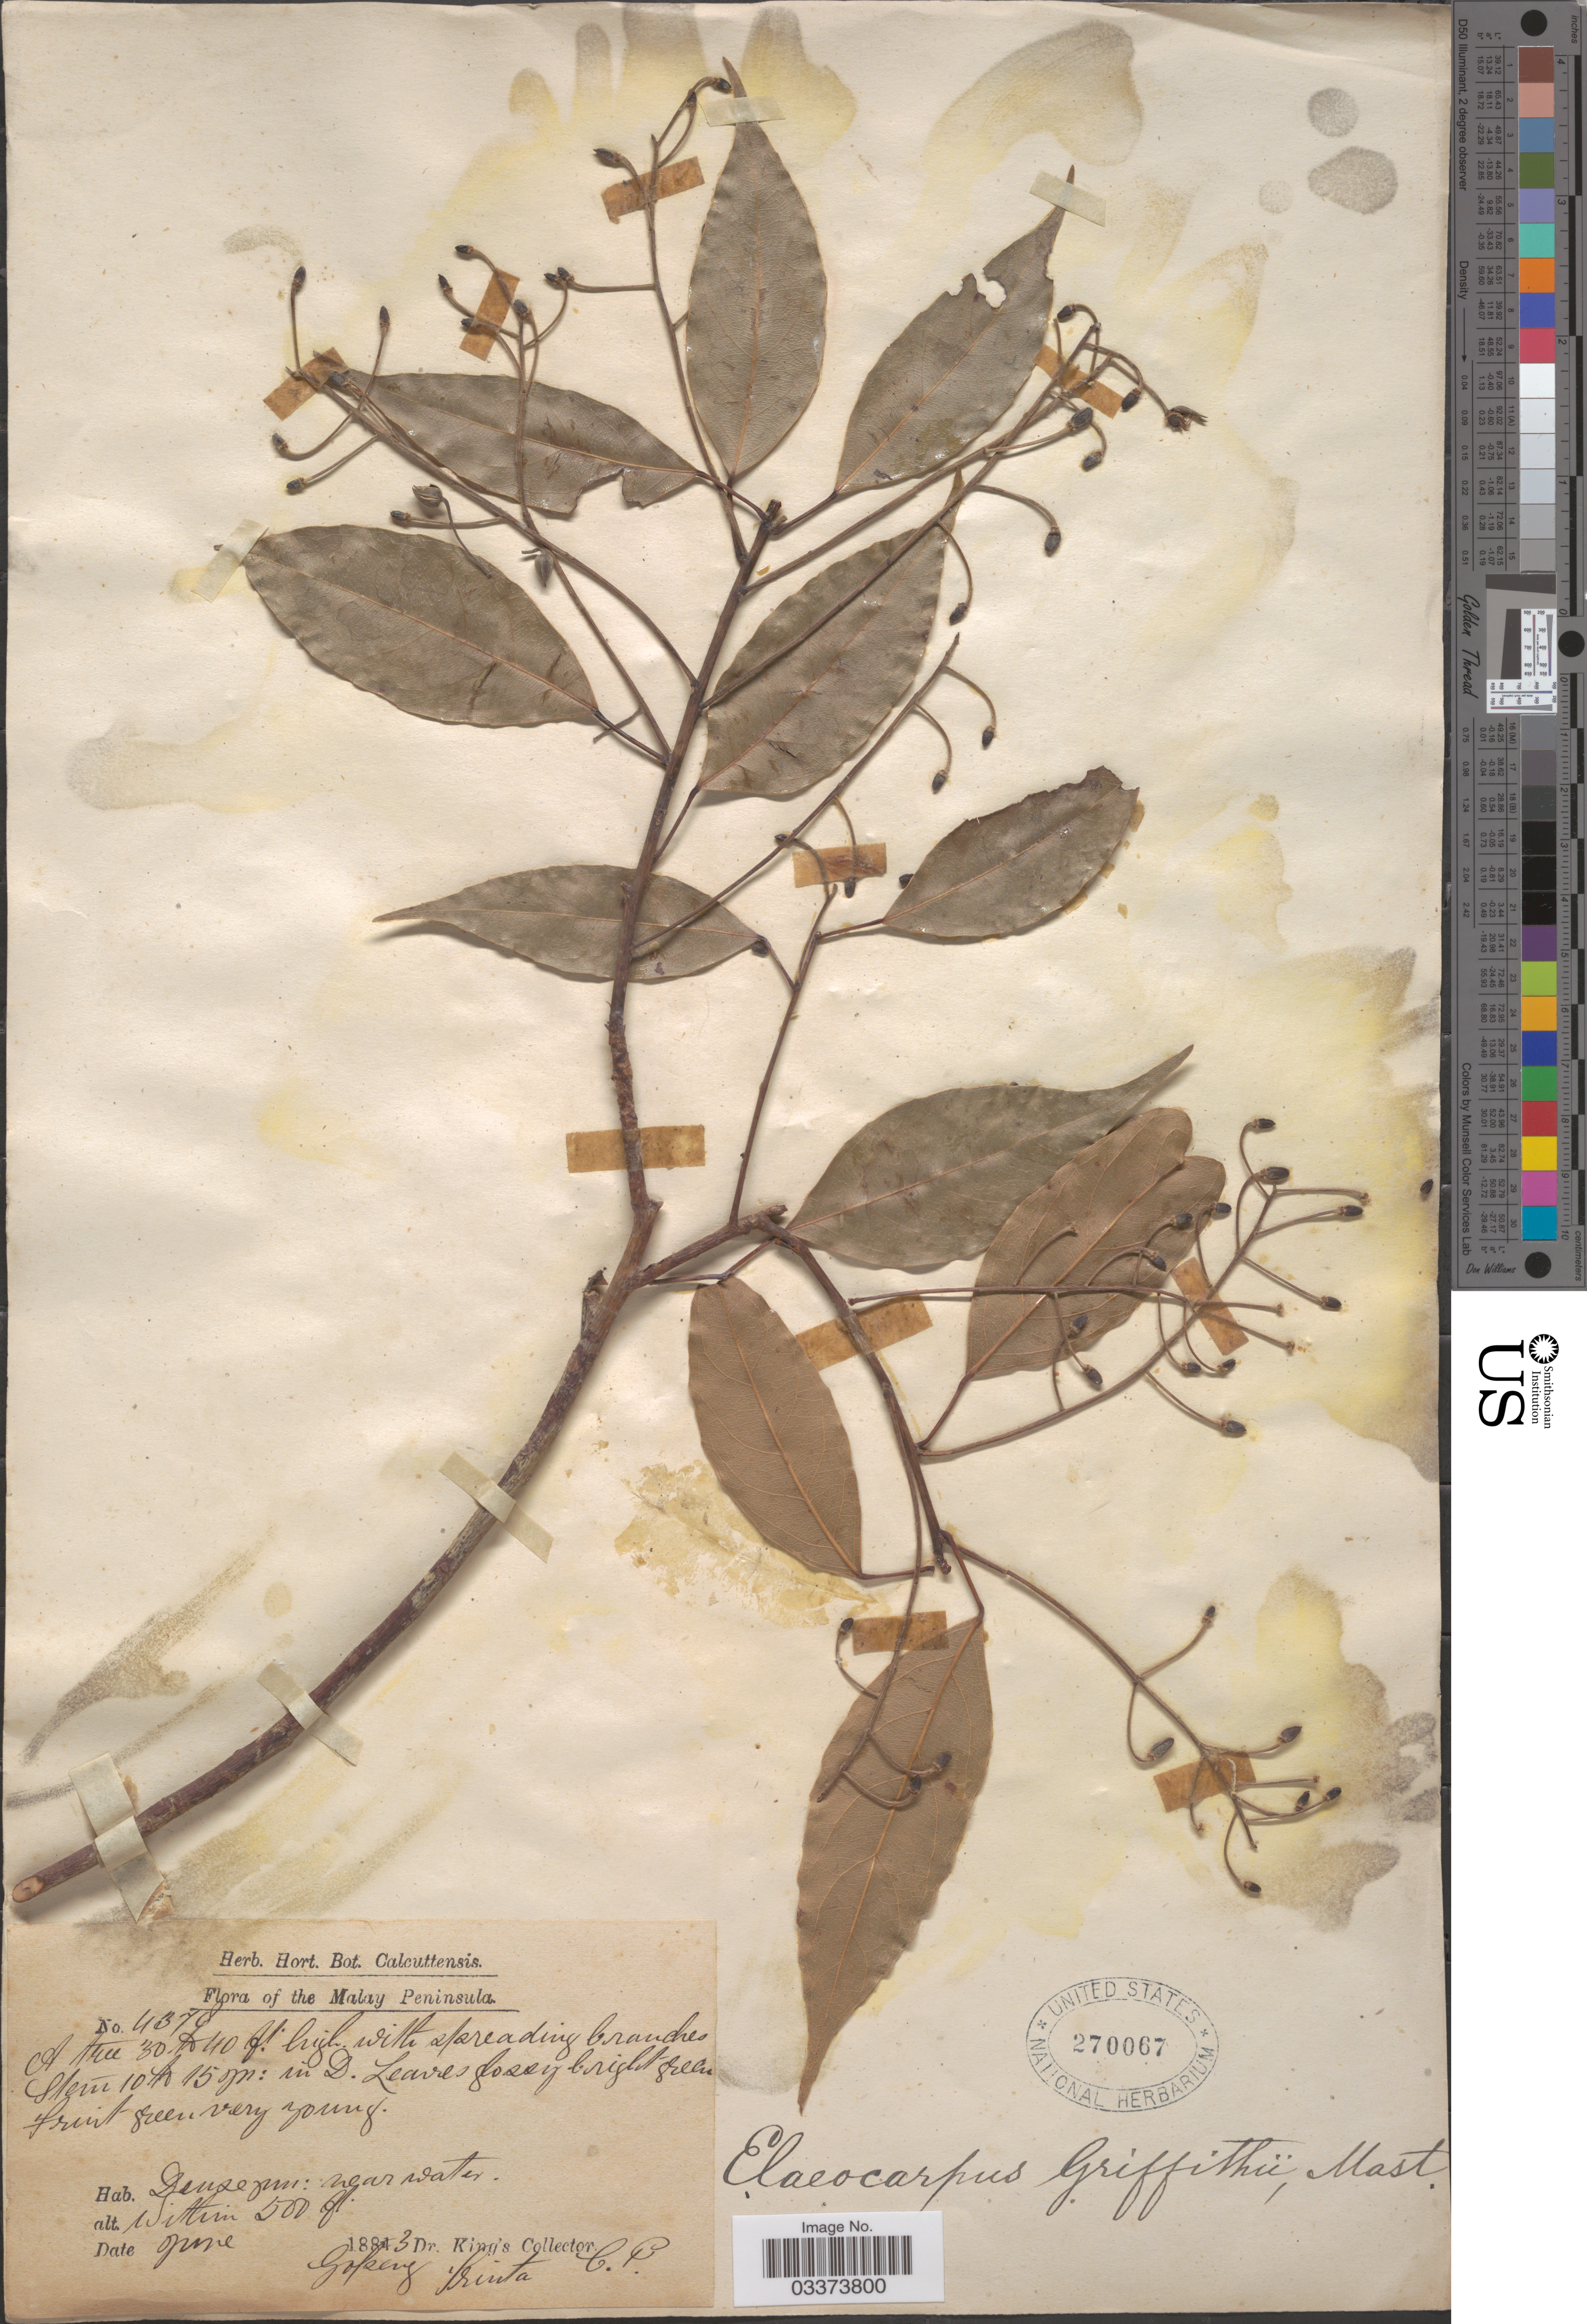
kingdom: Plantae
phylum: Tracheophyta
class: Magnoliopsida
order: Oxalidales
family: Elaeocarpaceae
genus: Elaeocarpus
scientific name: Elaeocarpus griffithii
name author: (Wight) A. Gray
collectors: Dr. King's collector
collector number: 4378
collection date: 1883-06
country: Malaysia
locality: Malay Peninsula, Dense jun.: near water. Gopeng, Srinta.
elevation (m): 152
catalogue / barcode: US 270067